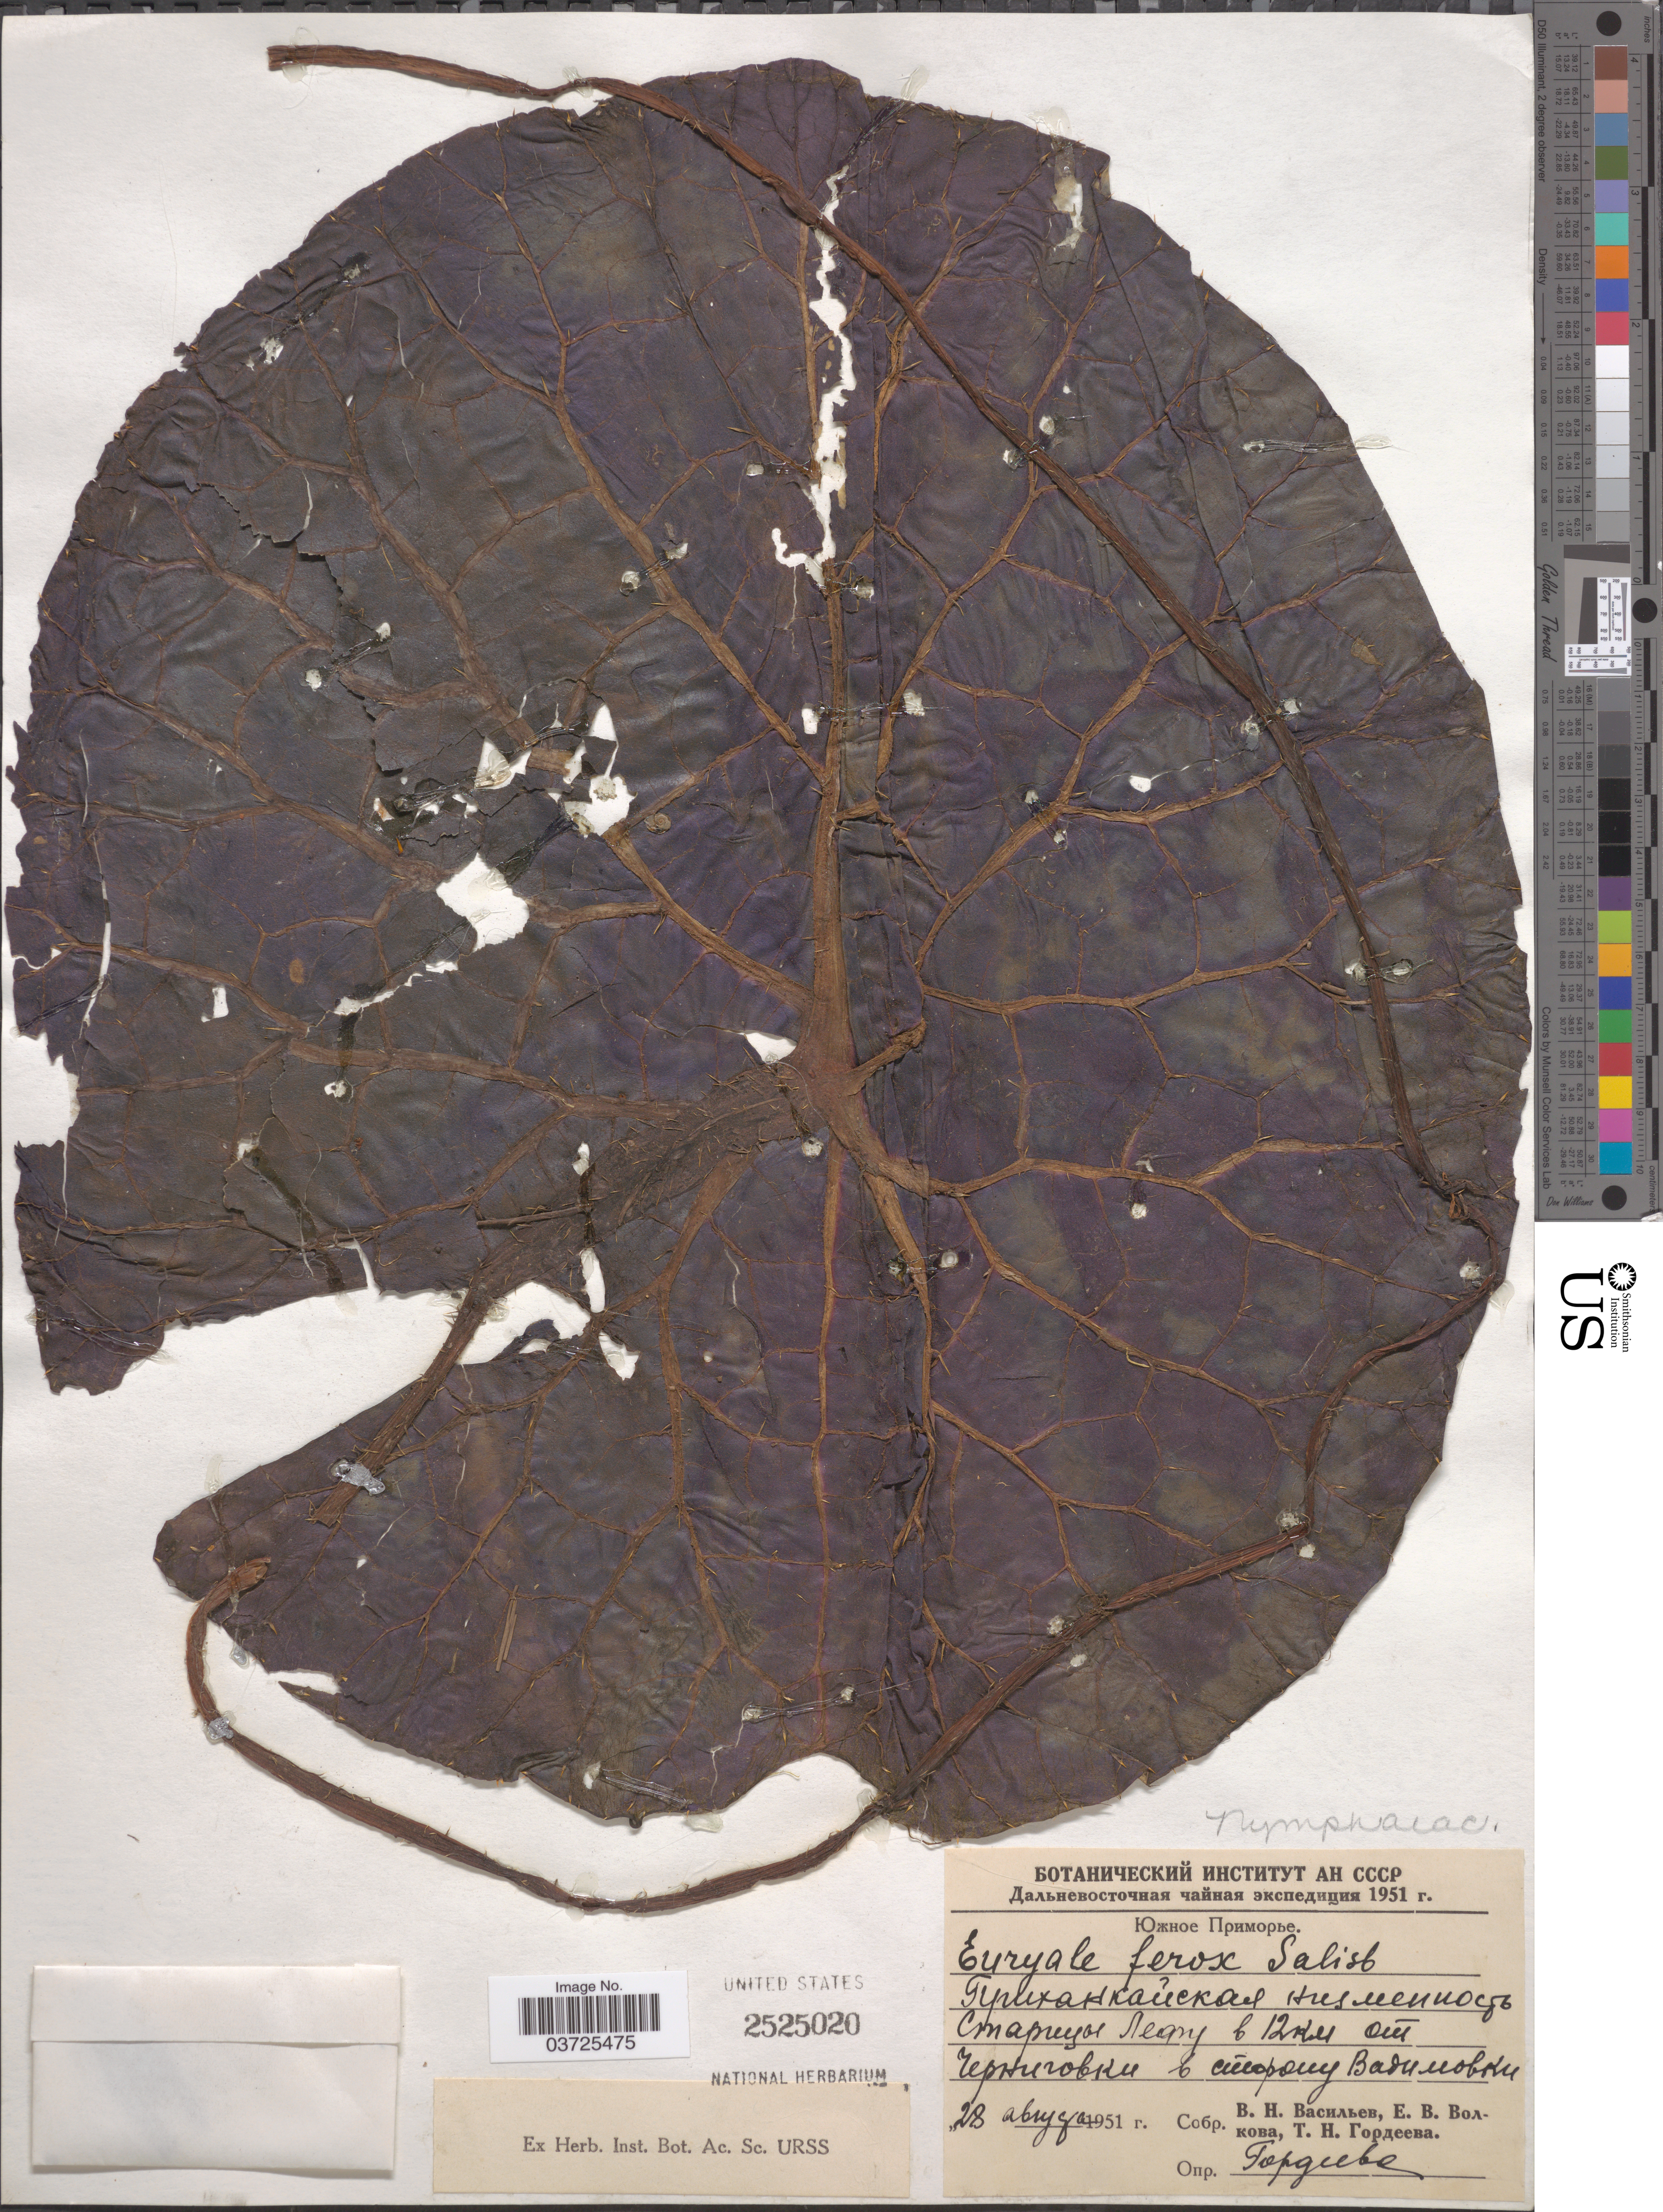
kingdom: Plantae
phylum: Tracheophyta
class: Magnoliopsida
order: Nymphaeales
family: Nymphaeaceae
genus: Euryale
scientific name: Euryale ferox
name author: Salisb.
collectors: X, X & X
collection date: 1951-08-28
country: Russian Federation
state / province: Primorsky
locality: Prikhankayskaya Flatland, 12 km from Chernigovka in direction of Vadimovka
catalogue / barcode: US 2525020